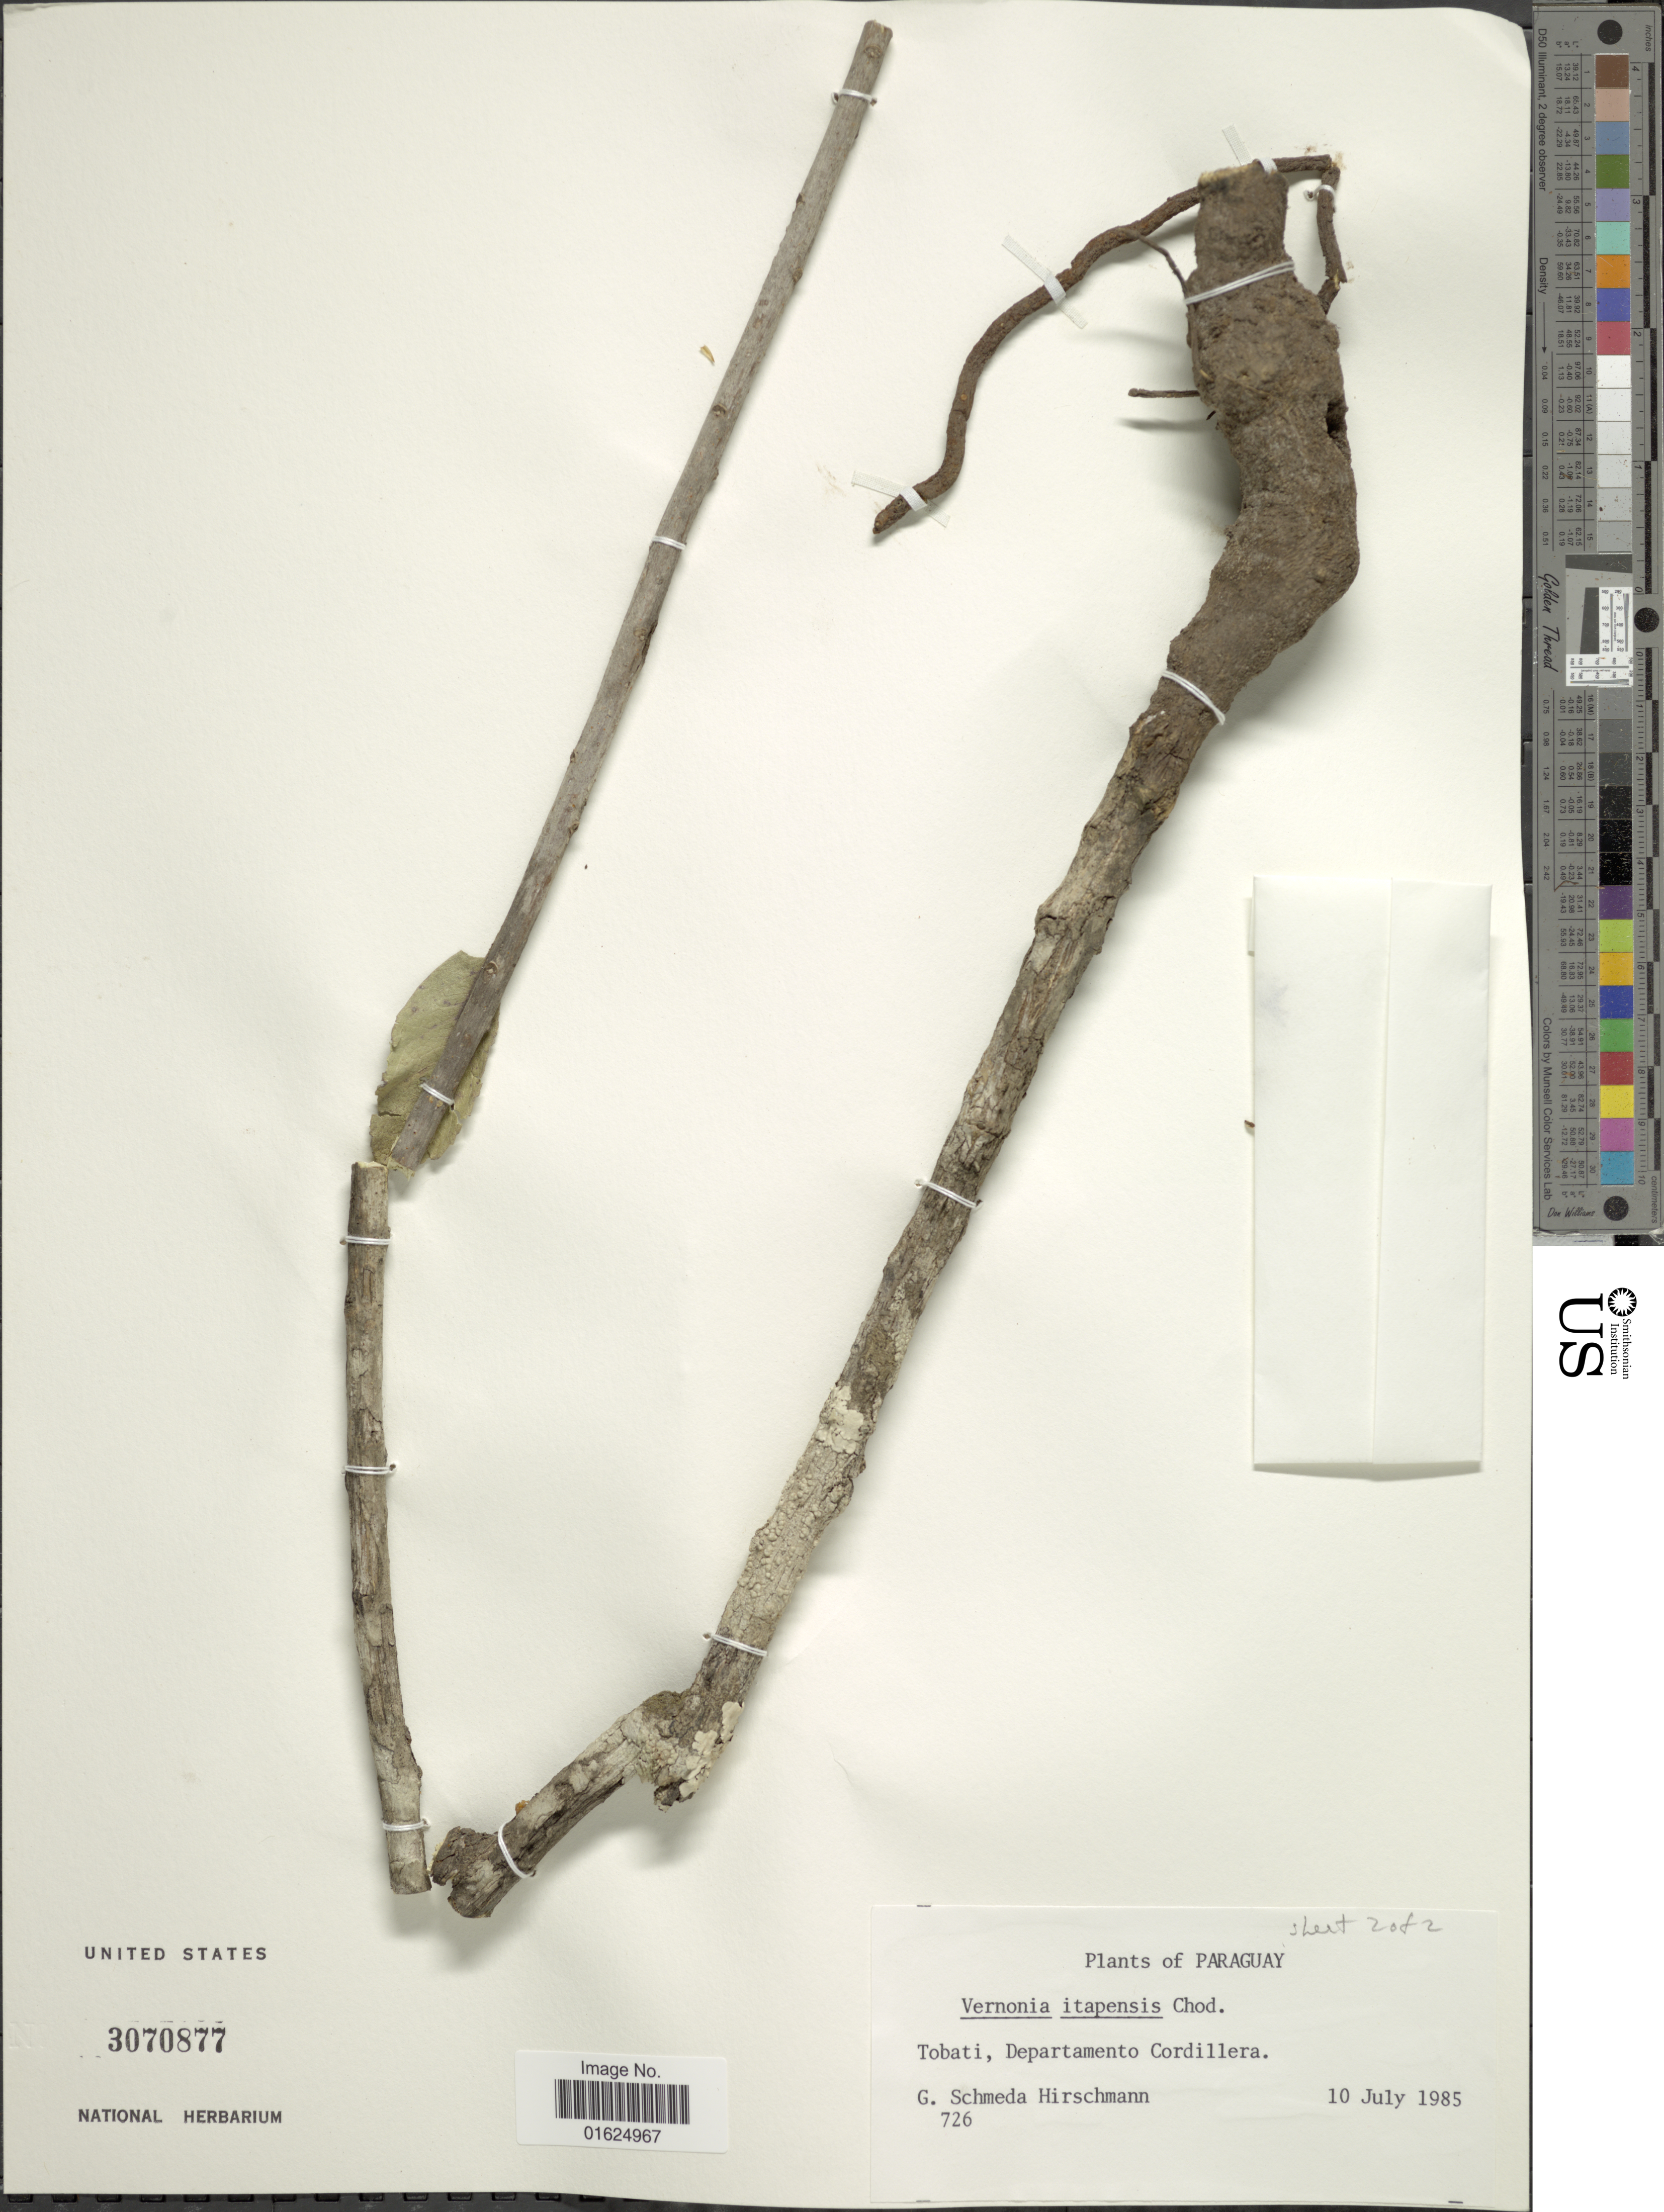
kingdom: Plantae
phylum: Tracheophyta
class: Magnoliopsida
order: Asterales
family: Asteraceae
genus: Vernonanthura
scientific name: Vernonanthura cuneifolia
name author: (Gardner) H. Rob.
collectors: G. Hirschmann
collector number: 726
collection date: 1985-07-10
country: Paraguay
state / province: Cordillera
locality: Tobati, Departamento Cordillera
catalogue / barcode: US 3070877